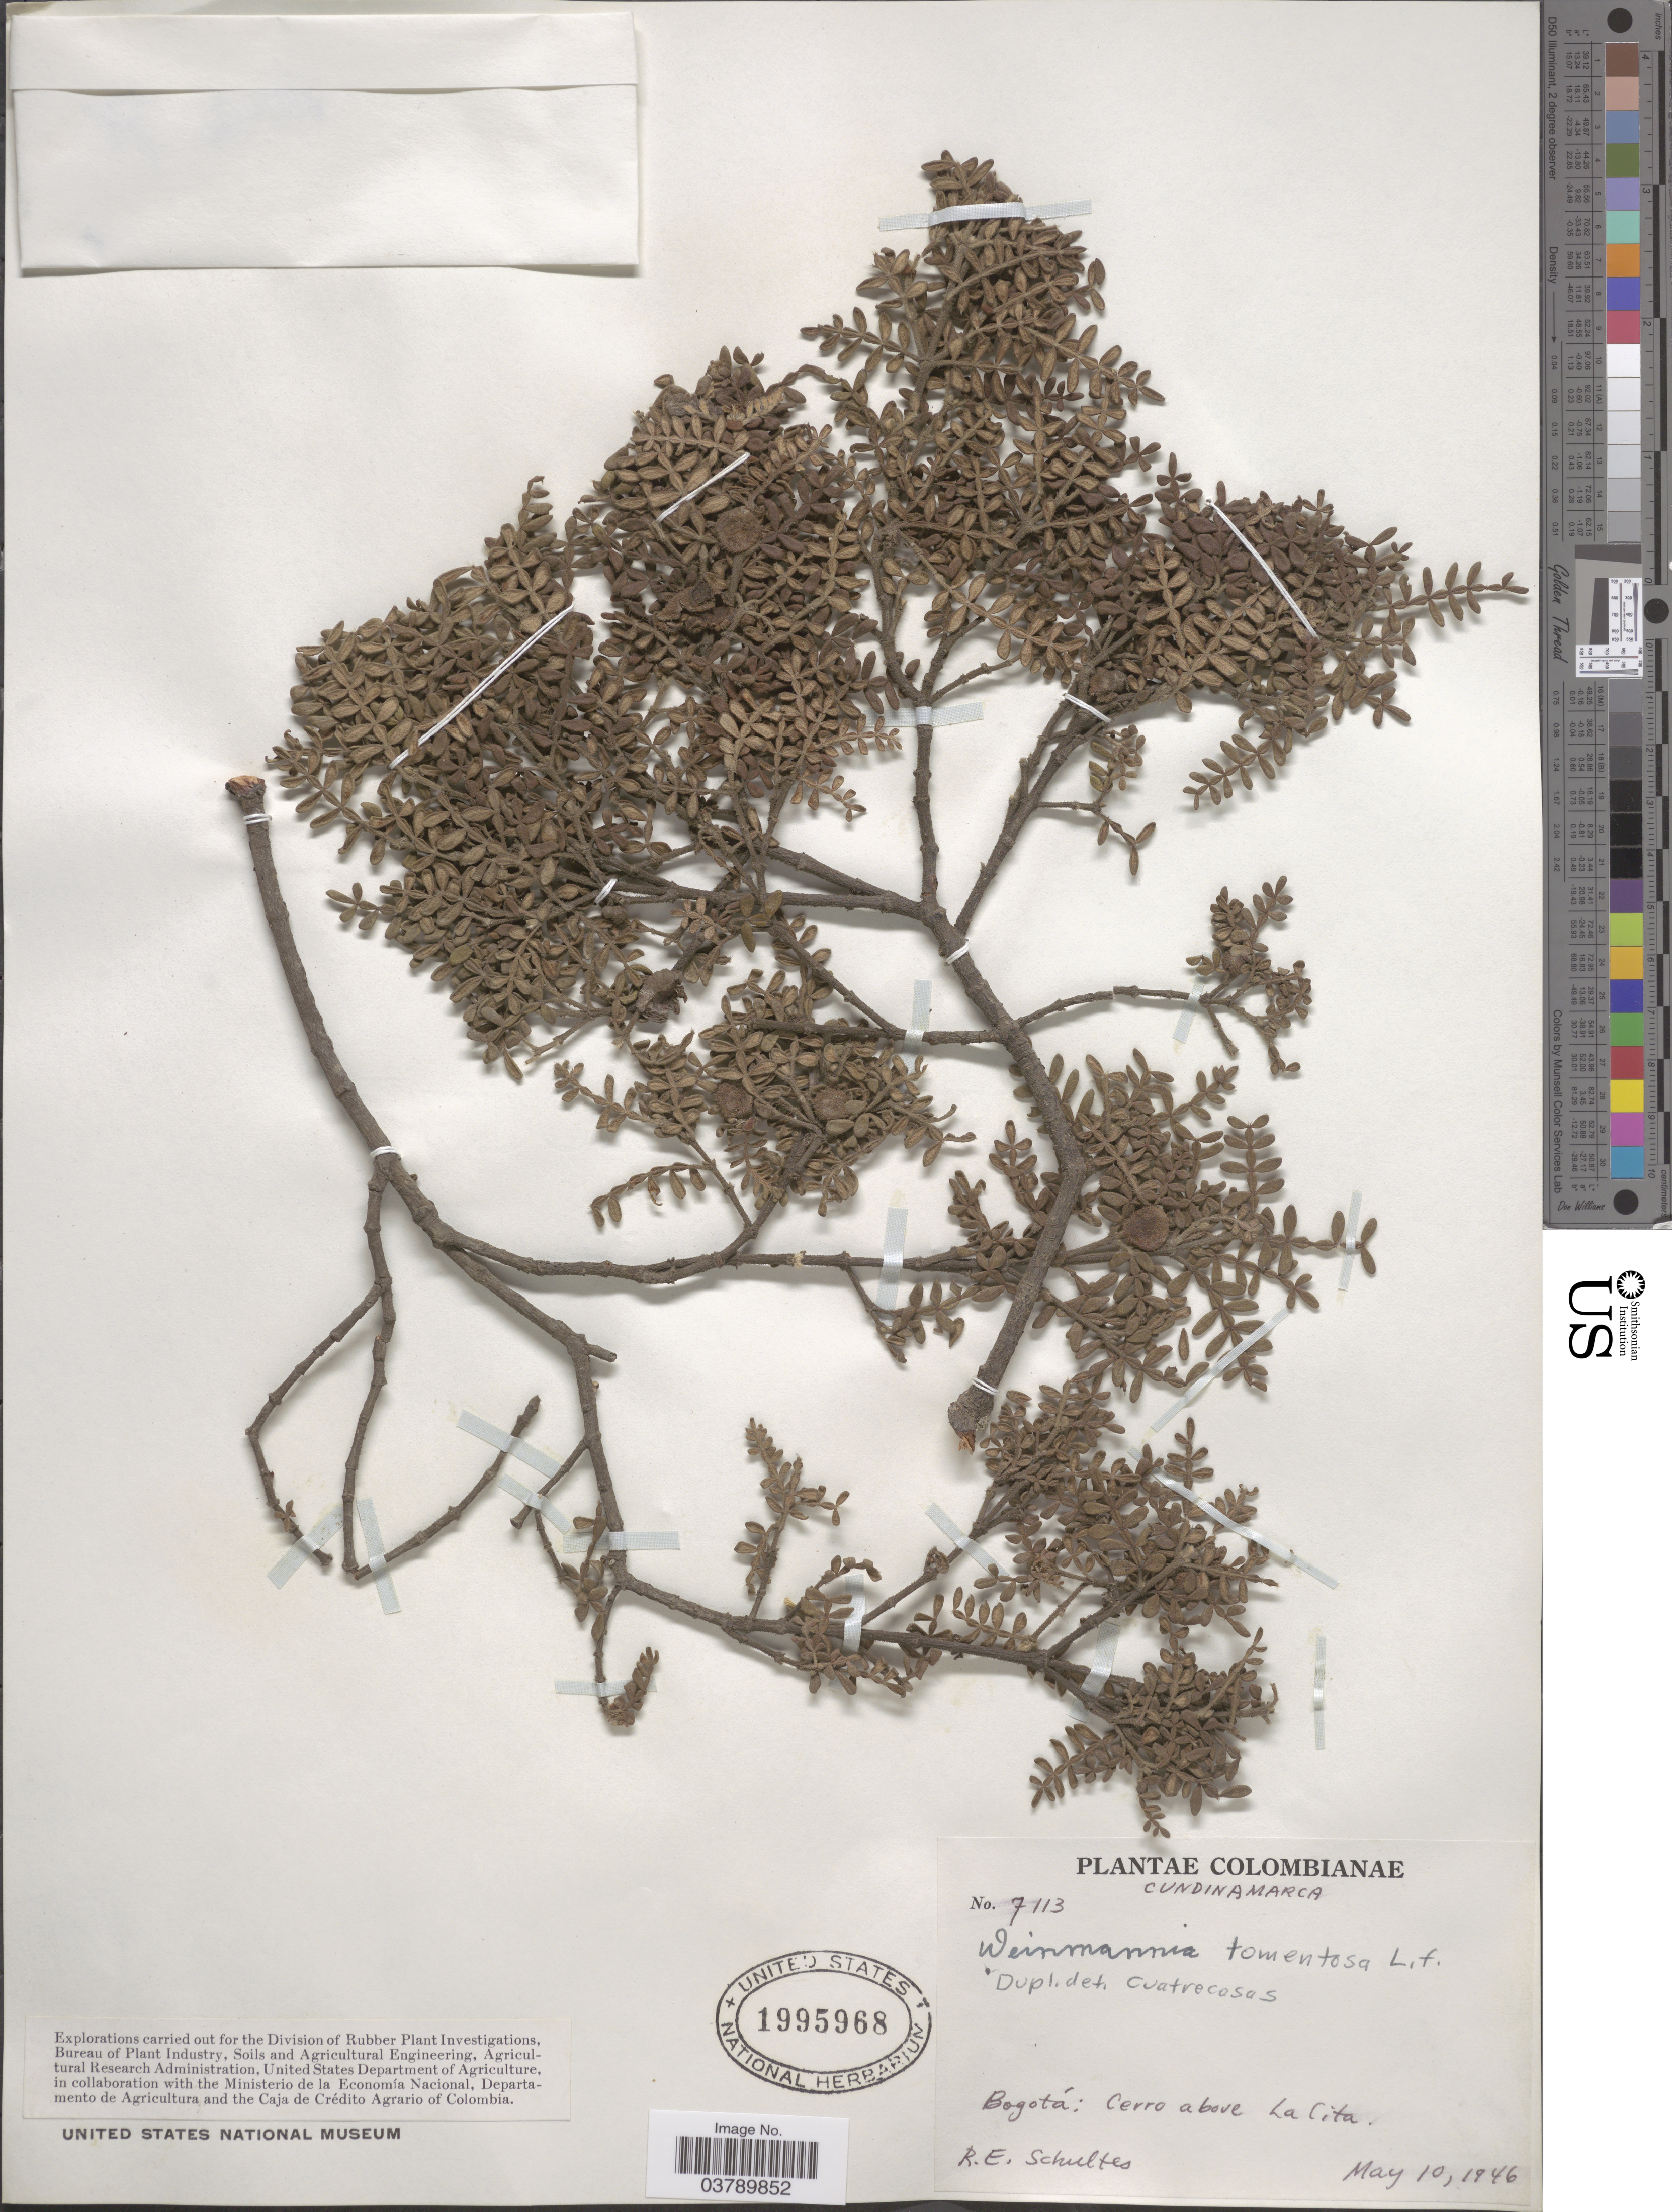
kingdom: Plantae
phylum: Tracheophyta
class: Magnoliopsida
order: Oxalidales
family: Cunoniaceae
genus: Weinmannia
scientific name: Weinmannia tomentosa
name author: L.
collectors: R. E. Schultes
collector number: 7113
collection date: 1946-05-10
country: Colombia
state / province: Cundinamarca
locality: Bogotá: Cerro above La Cita.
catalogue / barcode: US 1995968